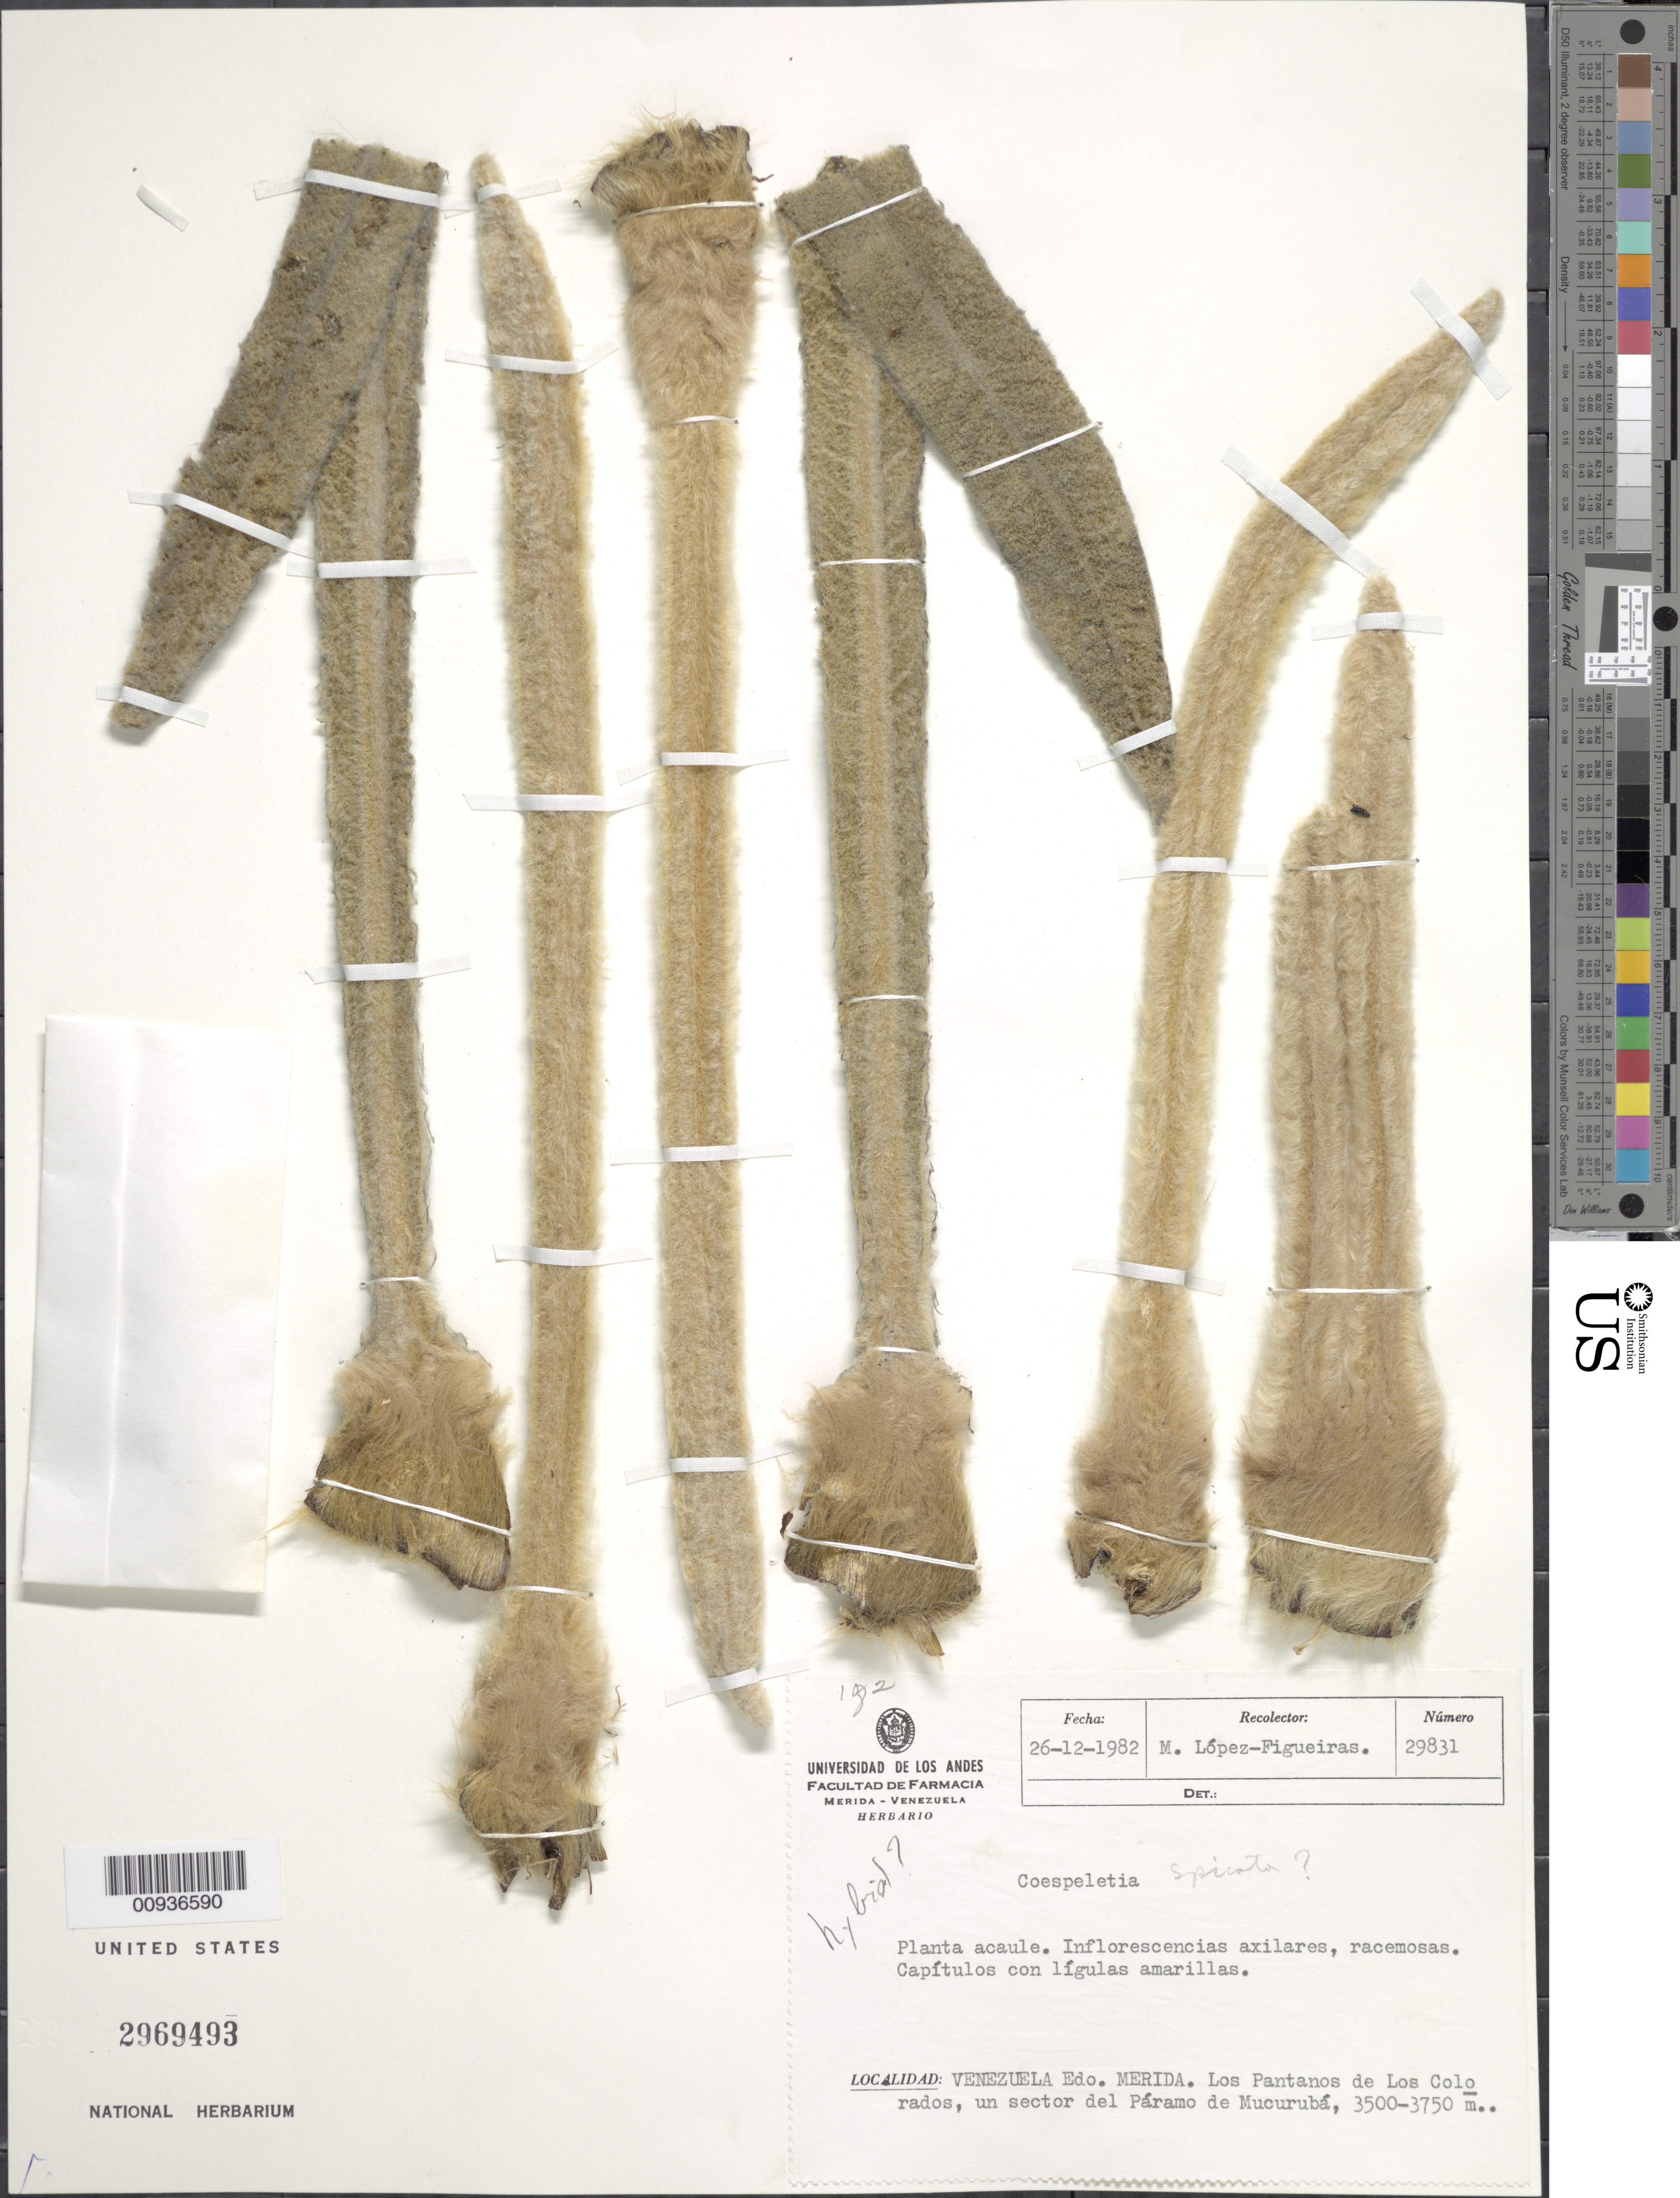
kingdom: Plantae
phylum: Tracheophyta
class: Magnoliopsida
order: Asterales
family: Asteraceae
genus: Coespeletia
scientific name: Coespeletia spicata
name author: (Sch. Bip. ex Wedd.) Cuatrec.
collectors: M. López Figueiras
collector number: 29831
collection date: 1982-12-26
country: Venezuela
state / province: Mérida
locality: Páramo de Mucurubá. Los Pantanos de Los Colorados, un sector del Páramo de Mucurubá.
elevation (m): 3500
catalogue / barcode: US 2969493